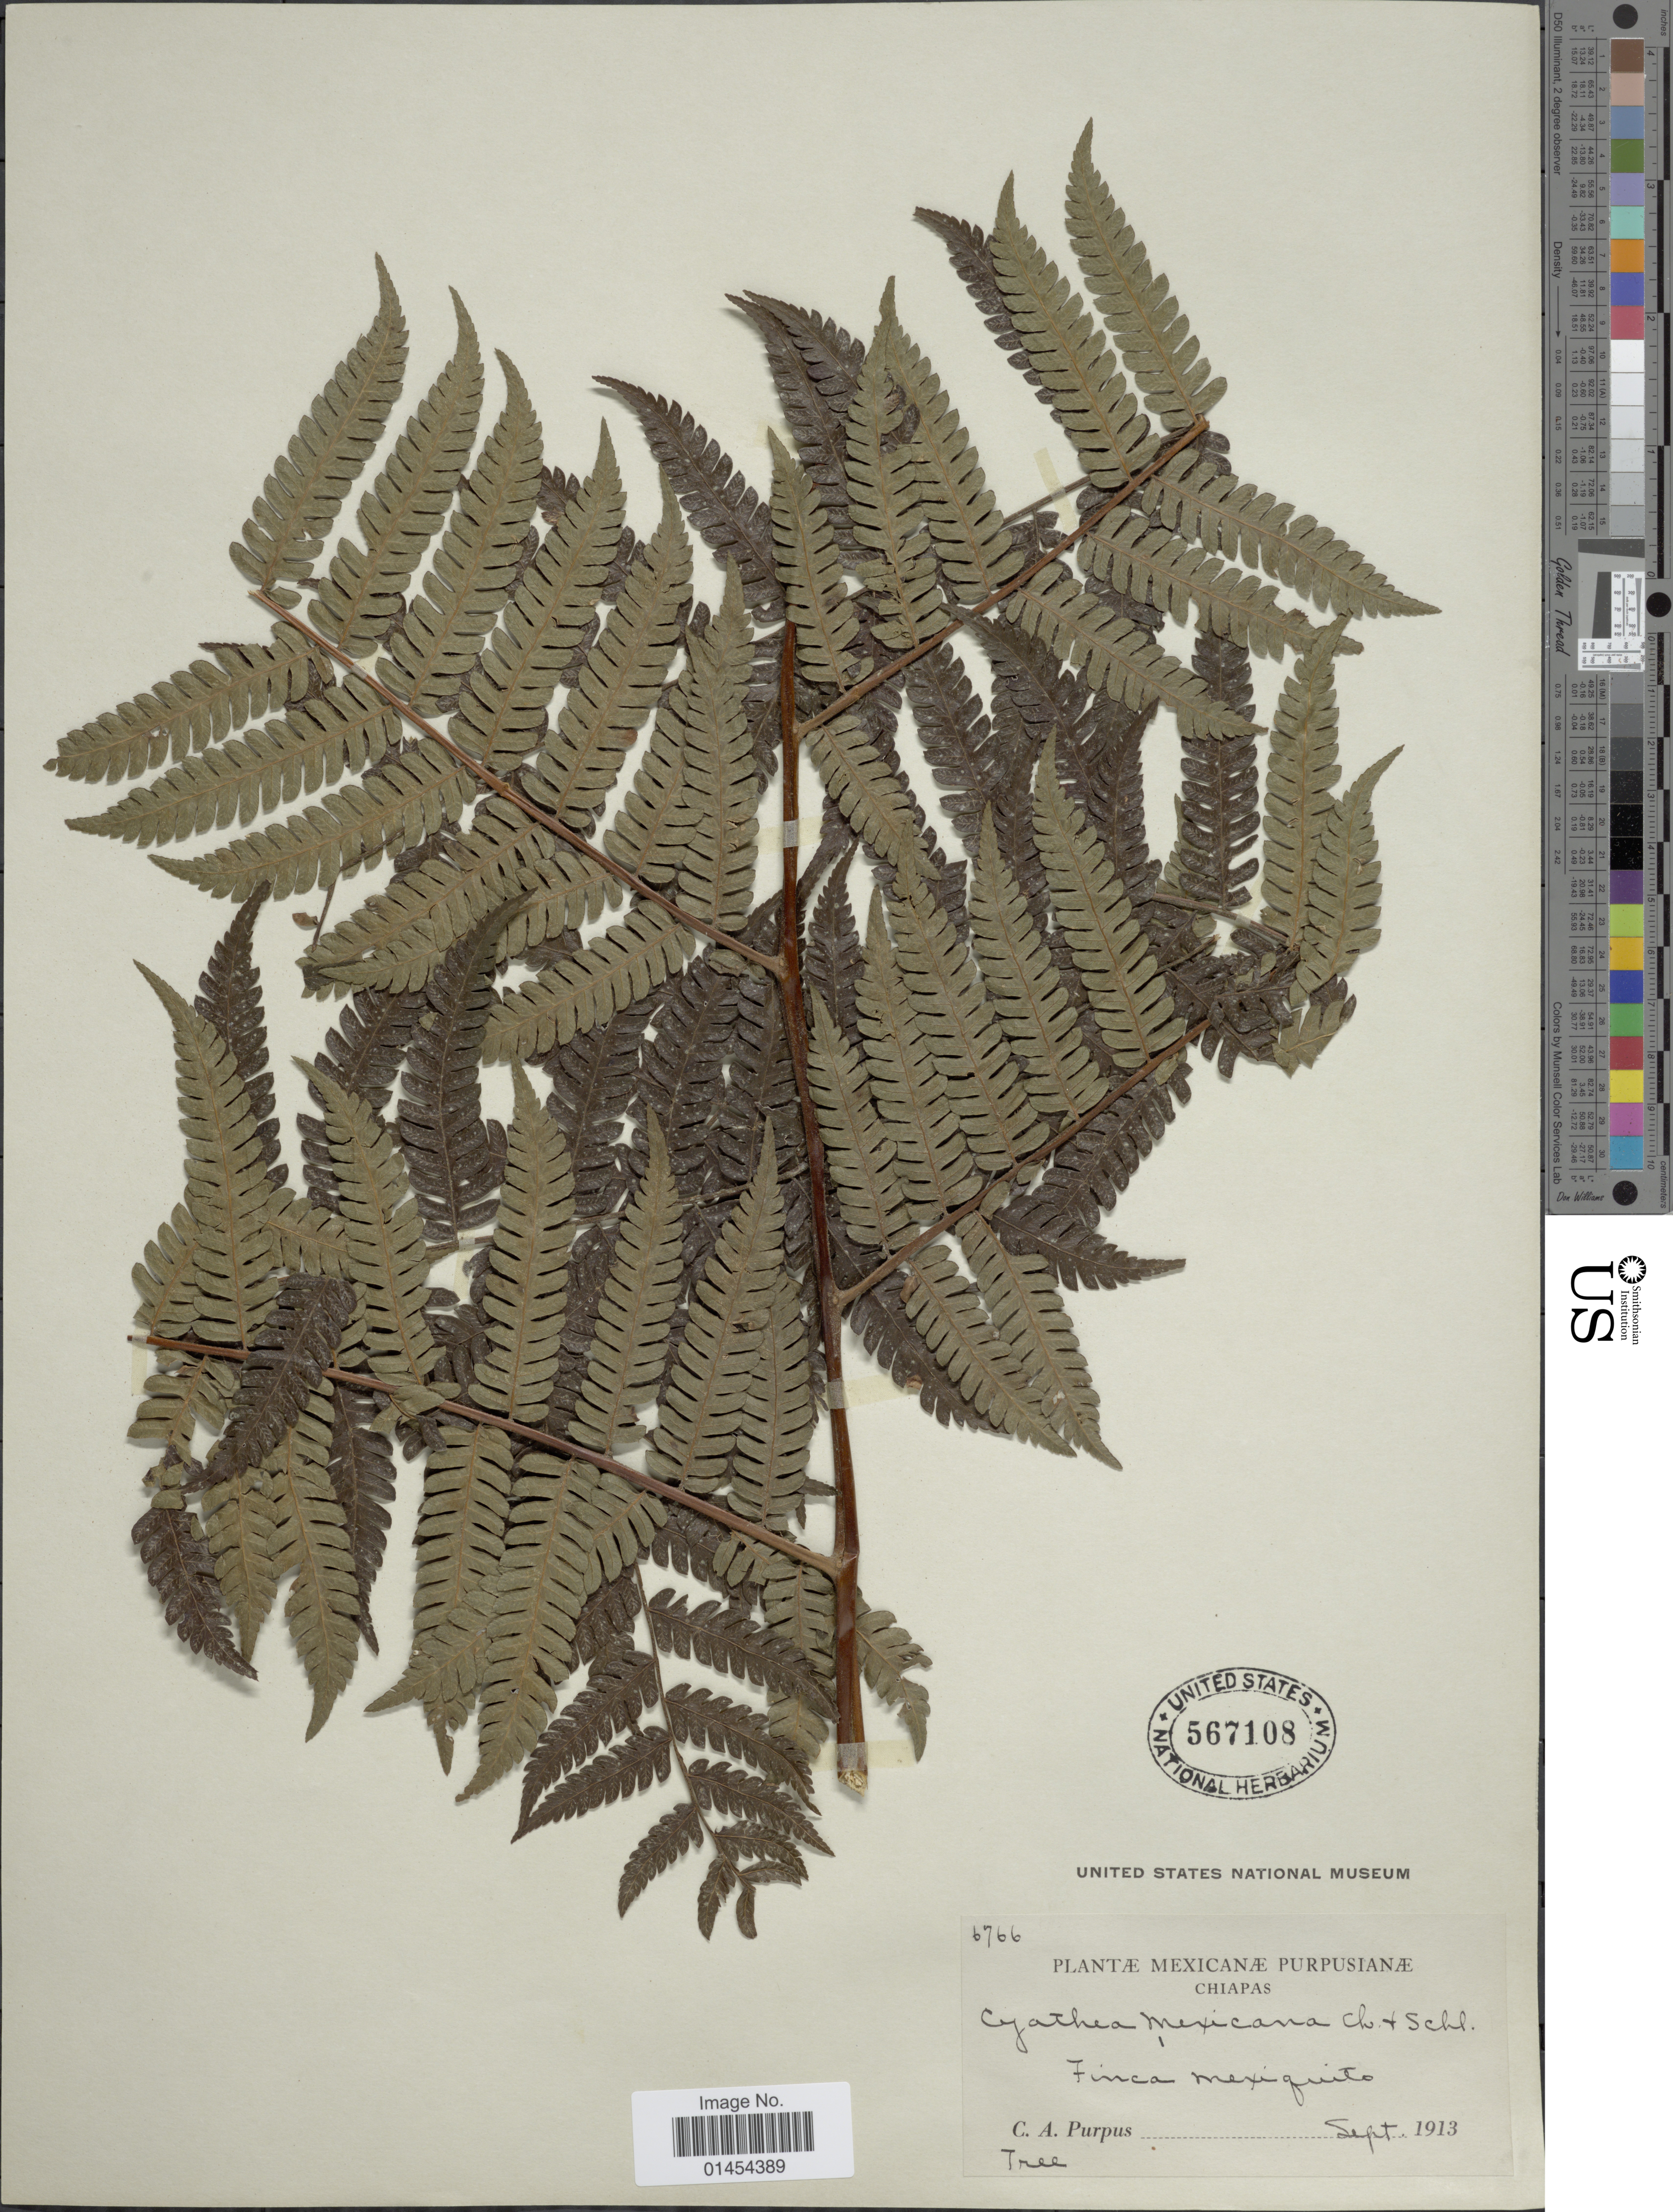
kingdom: Plantae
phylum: Tracheophyta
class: Polypodiopsida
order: Cyatheales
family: Cyatheaceae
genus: Alsophila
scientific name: Alsophila firma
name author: (Baker) D.S. Conant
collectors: C. A. Purpus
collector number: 6766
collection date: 1913-09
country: Mexico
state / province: Chiapas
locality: Finca Mexiquito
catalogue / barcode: US 567108